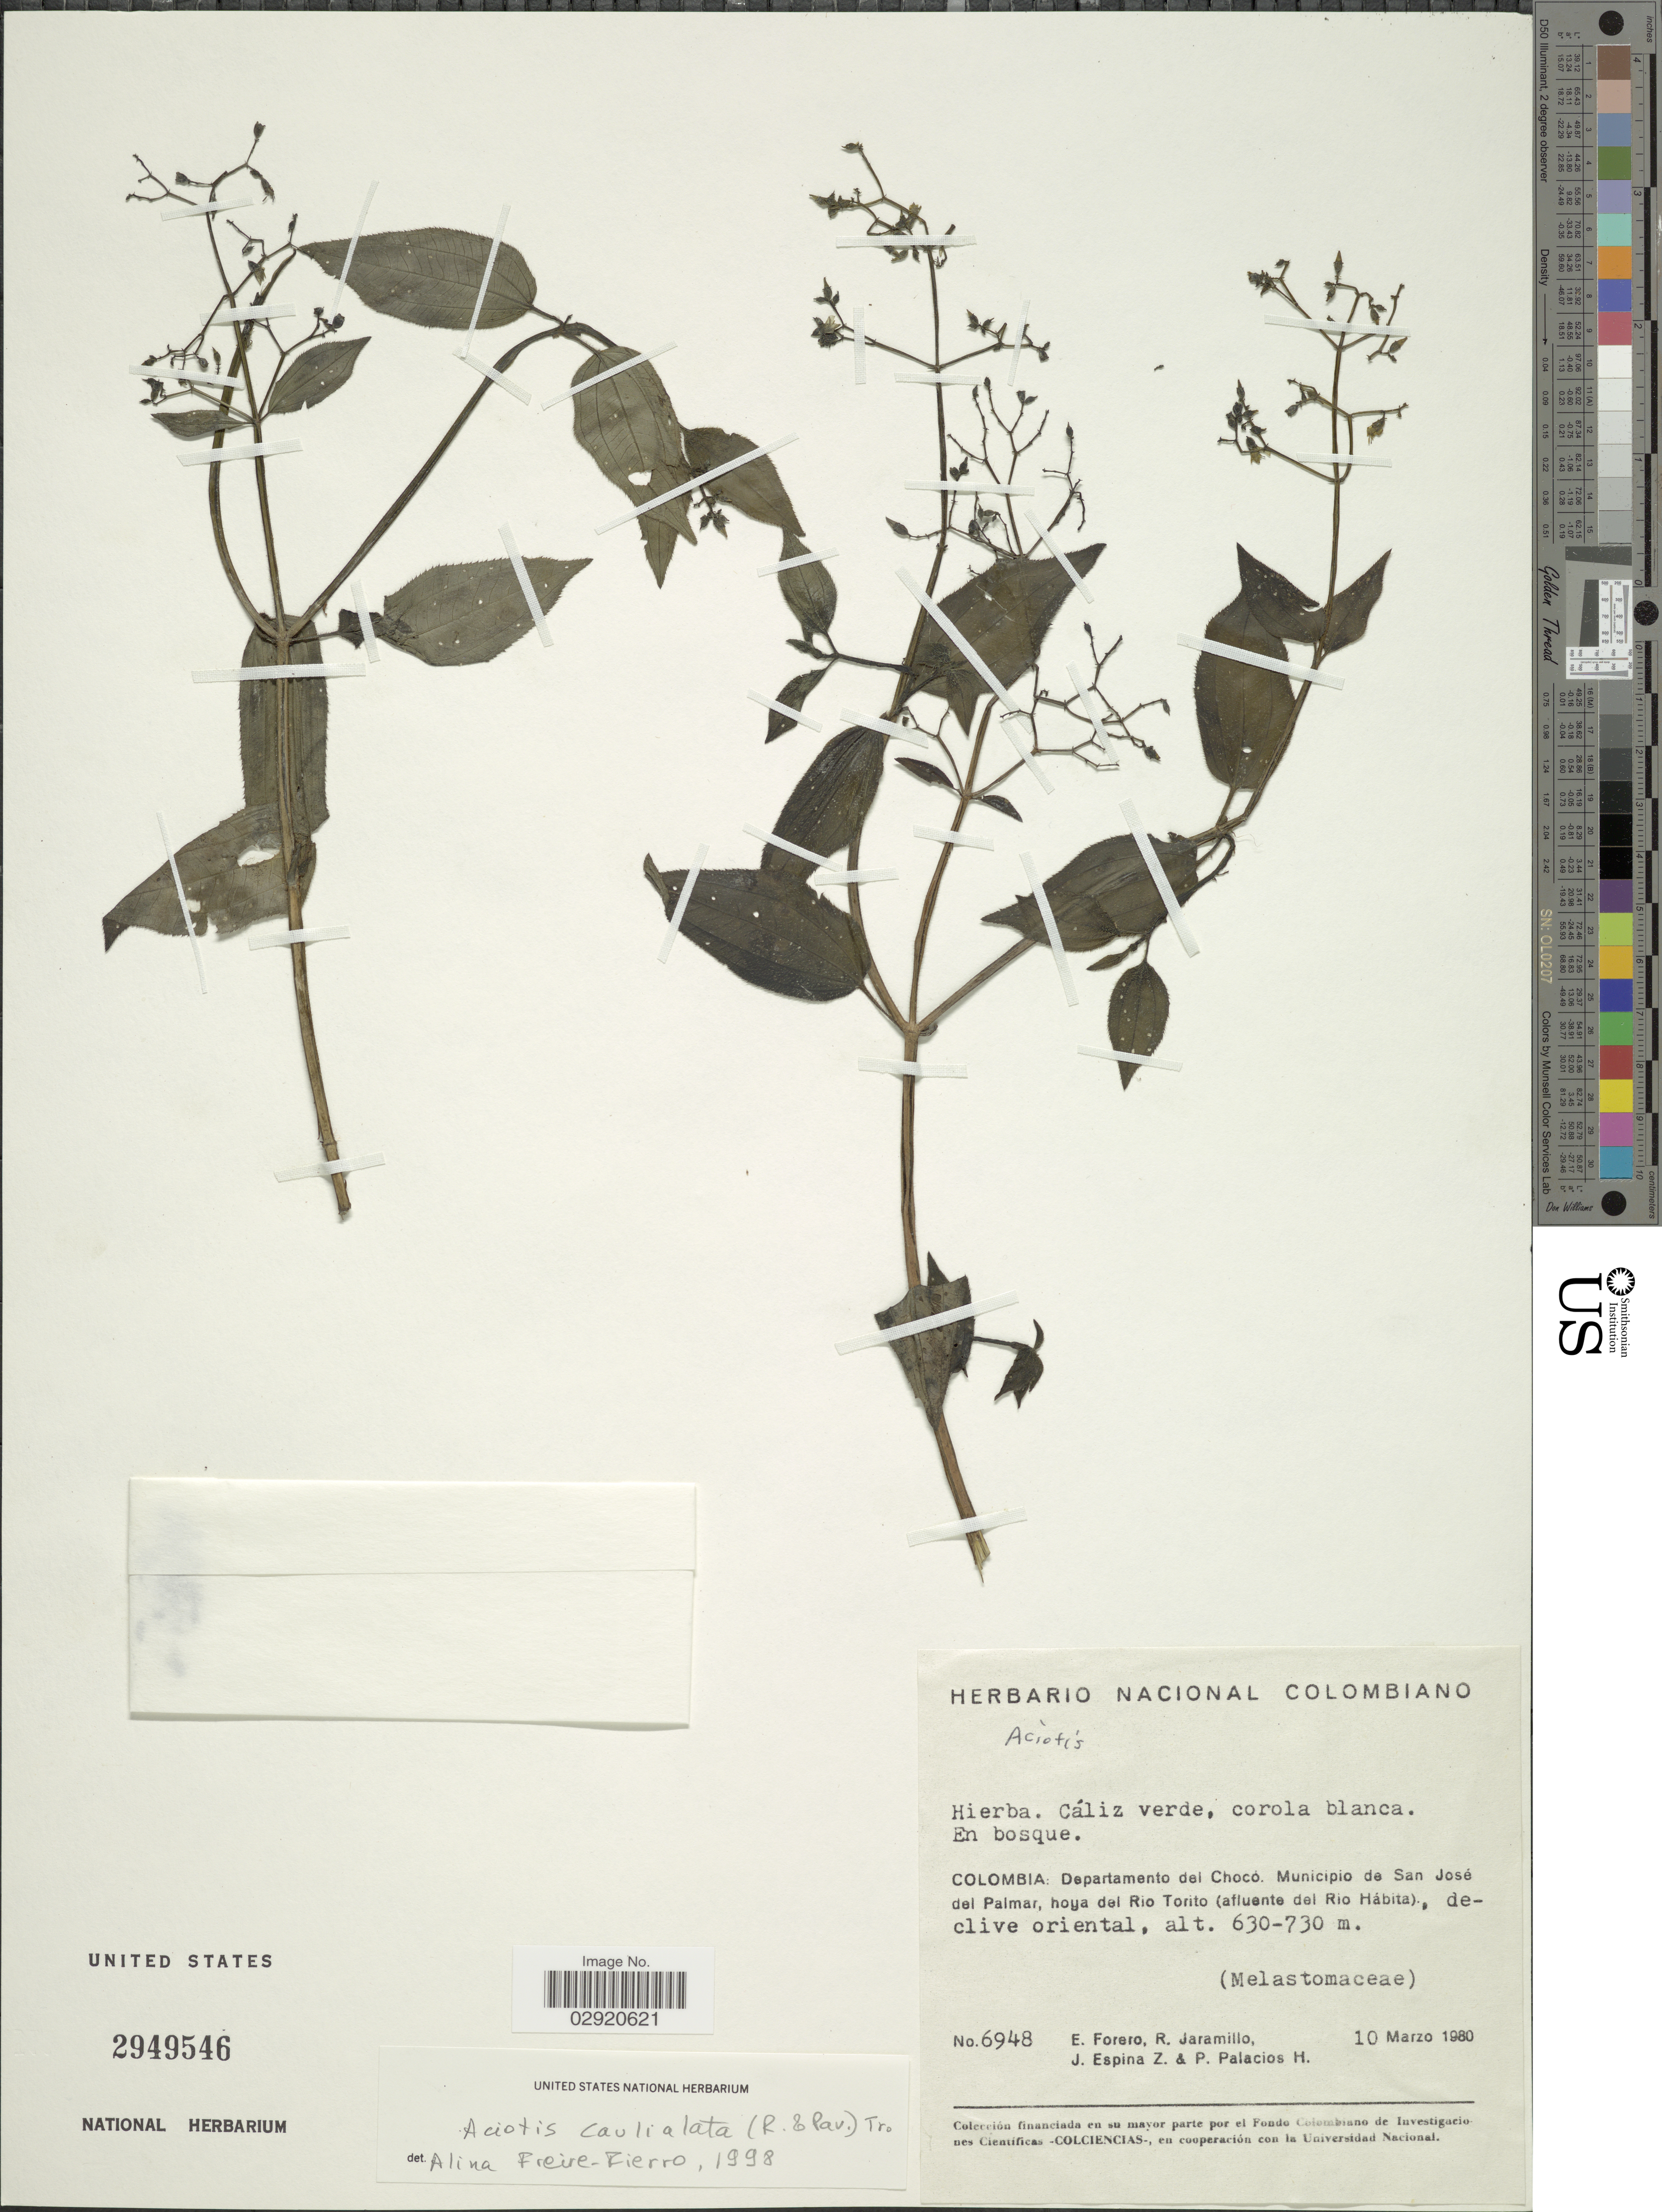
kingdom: Plantae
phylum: Tracheophyta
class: Magnoliopsida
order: Myrtales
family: Melastomataceae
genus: Aciotis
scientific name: Aciotis rubricaulis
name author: (Mart. ex DC.) Triana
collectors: E. Forero, R. Jaramillo, J. Espina Z. & P. Palacios H.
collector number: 6948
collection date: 1980-03-10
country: Colombia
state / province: Chocó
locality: Departamento del Chocó. Municipio de San José del Palmar, hoya del Rio Torito (afluente del Rio Hábita), declive oriental.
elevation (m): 630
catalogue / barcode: US 2949546